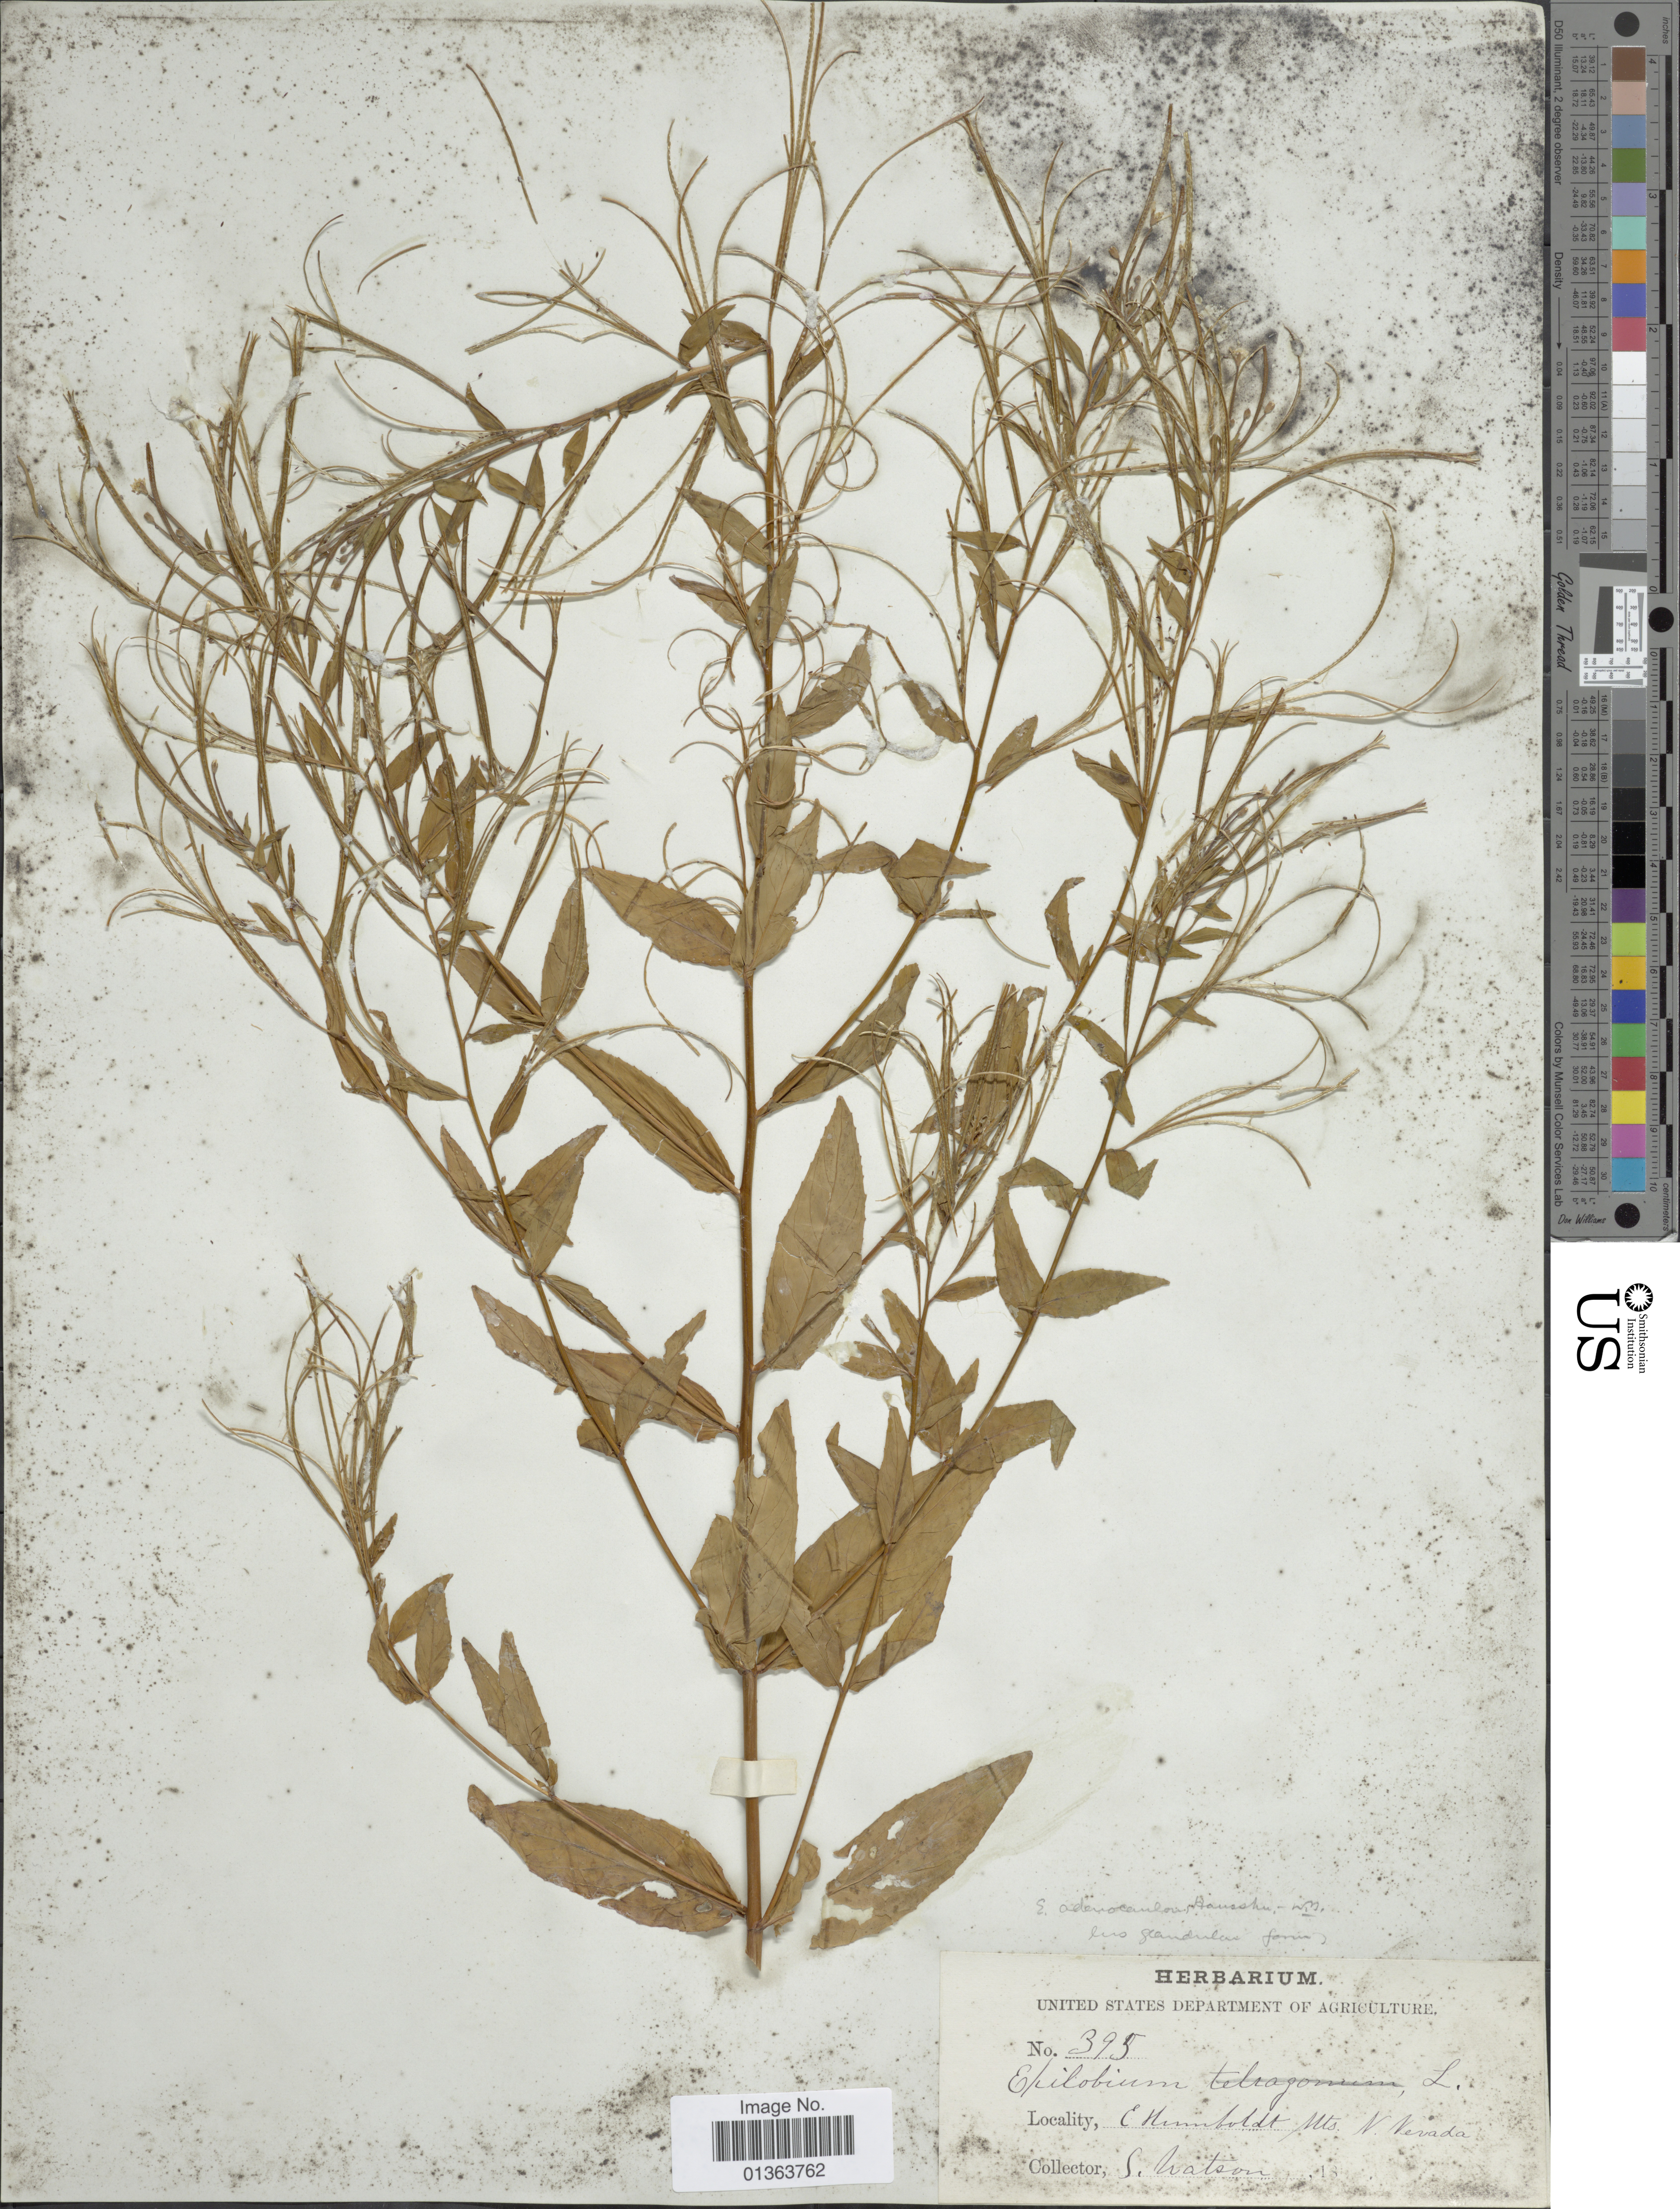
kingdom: Plantae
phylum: Tracheophyta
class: Magnoliopsida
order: Myrtales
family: Onagraceae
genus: Epilobium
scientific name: Epilobium ciliatum subsp. ciliatum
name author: Raf.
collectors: S. Watson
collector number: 395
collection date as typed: Transcribed d/m/y: //18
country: United States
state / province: Nevada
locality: E. Humboldt, Mts. N. Nevada.